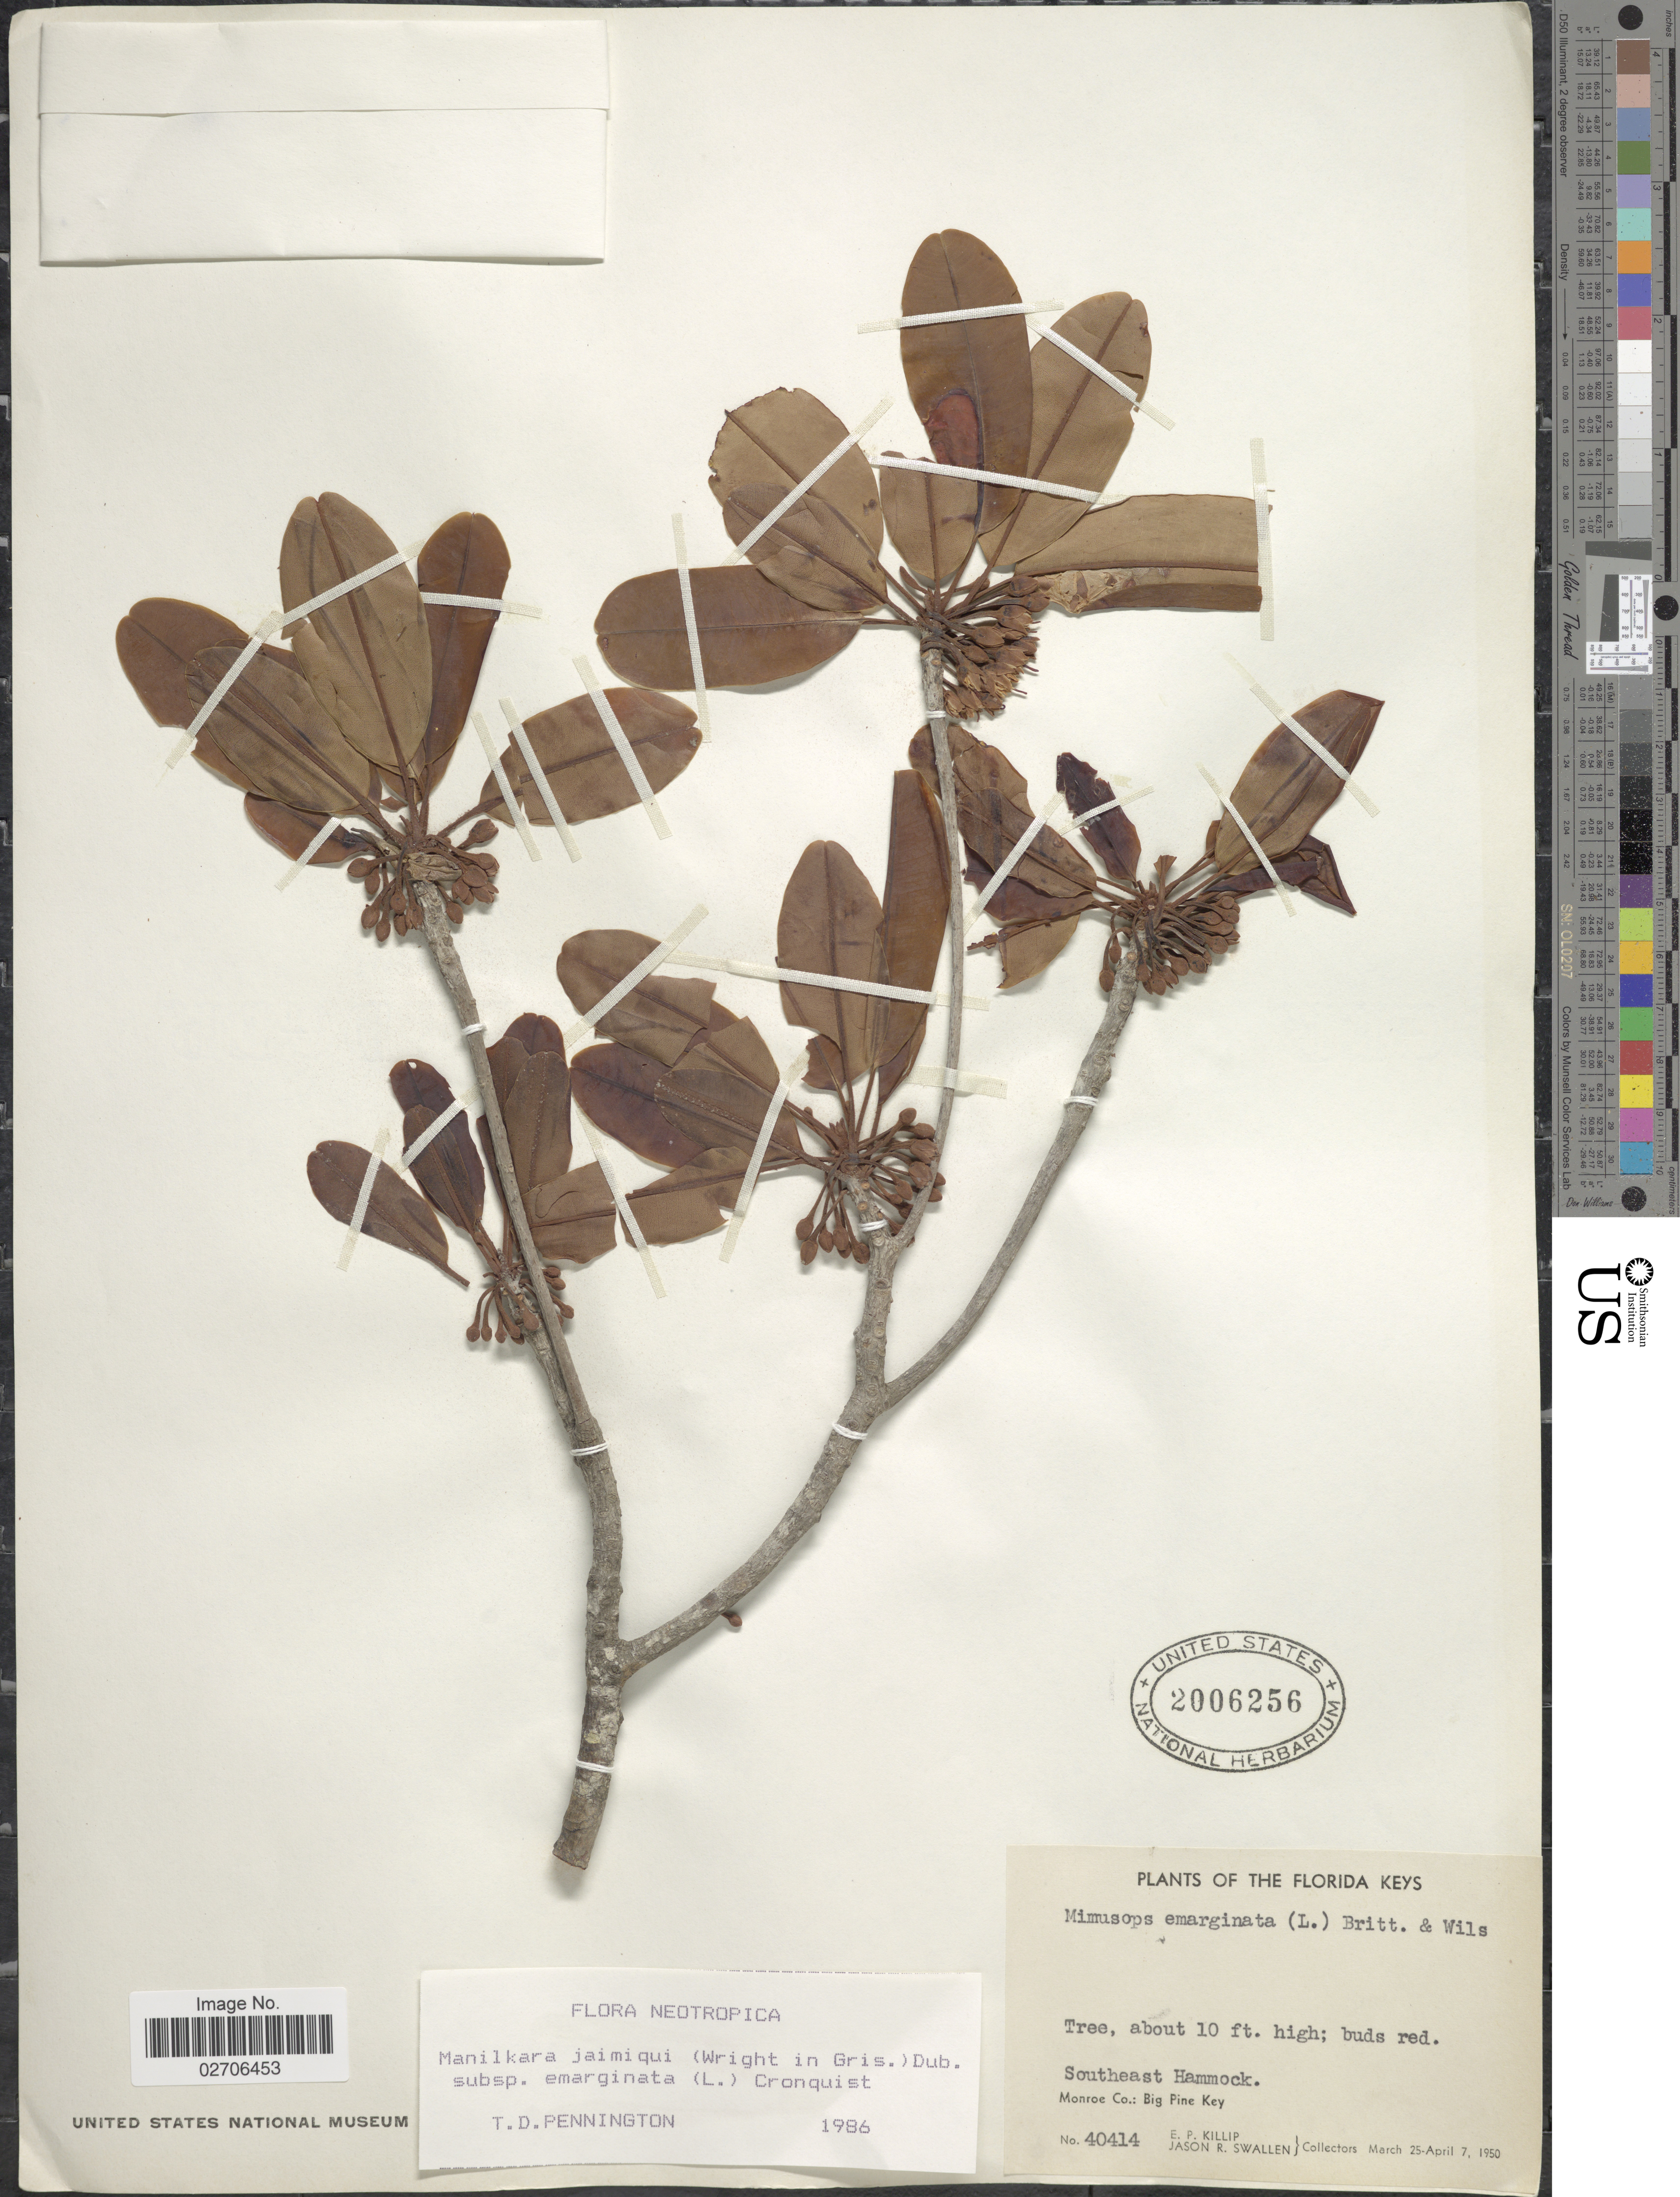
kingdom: Plantae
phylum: Tracheophyta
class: Magnoliopsida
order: Ericales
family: Sapotaceae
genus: Manilkara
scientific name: Manilkara jaimiqui subsp. emarginata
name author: (L.) Cronq.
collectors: E. P. Killip & J. R. Swallen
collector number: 40414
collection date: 1950-03-25/1950-04-07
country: United States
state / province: Florida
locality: The Florida Keys, Southeast Hammock, Monroe Co.: Big Pine Key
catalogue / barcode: US 2006256